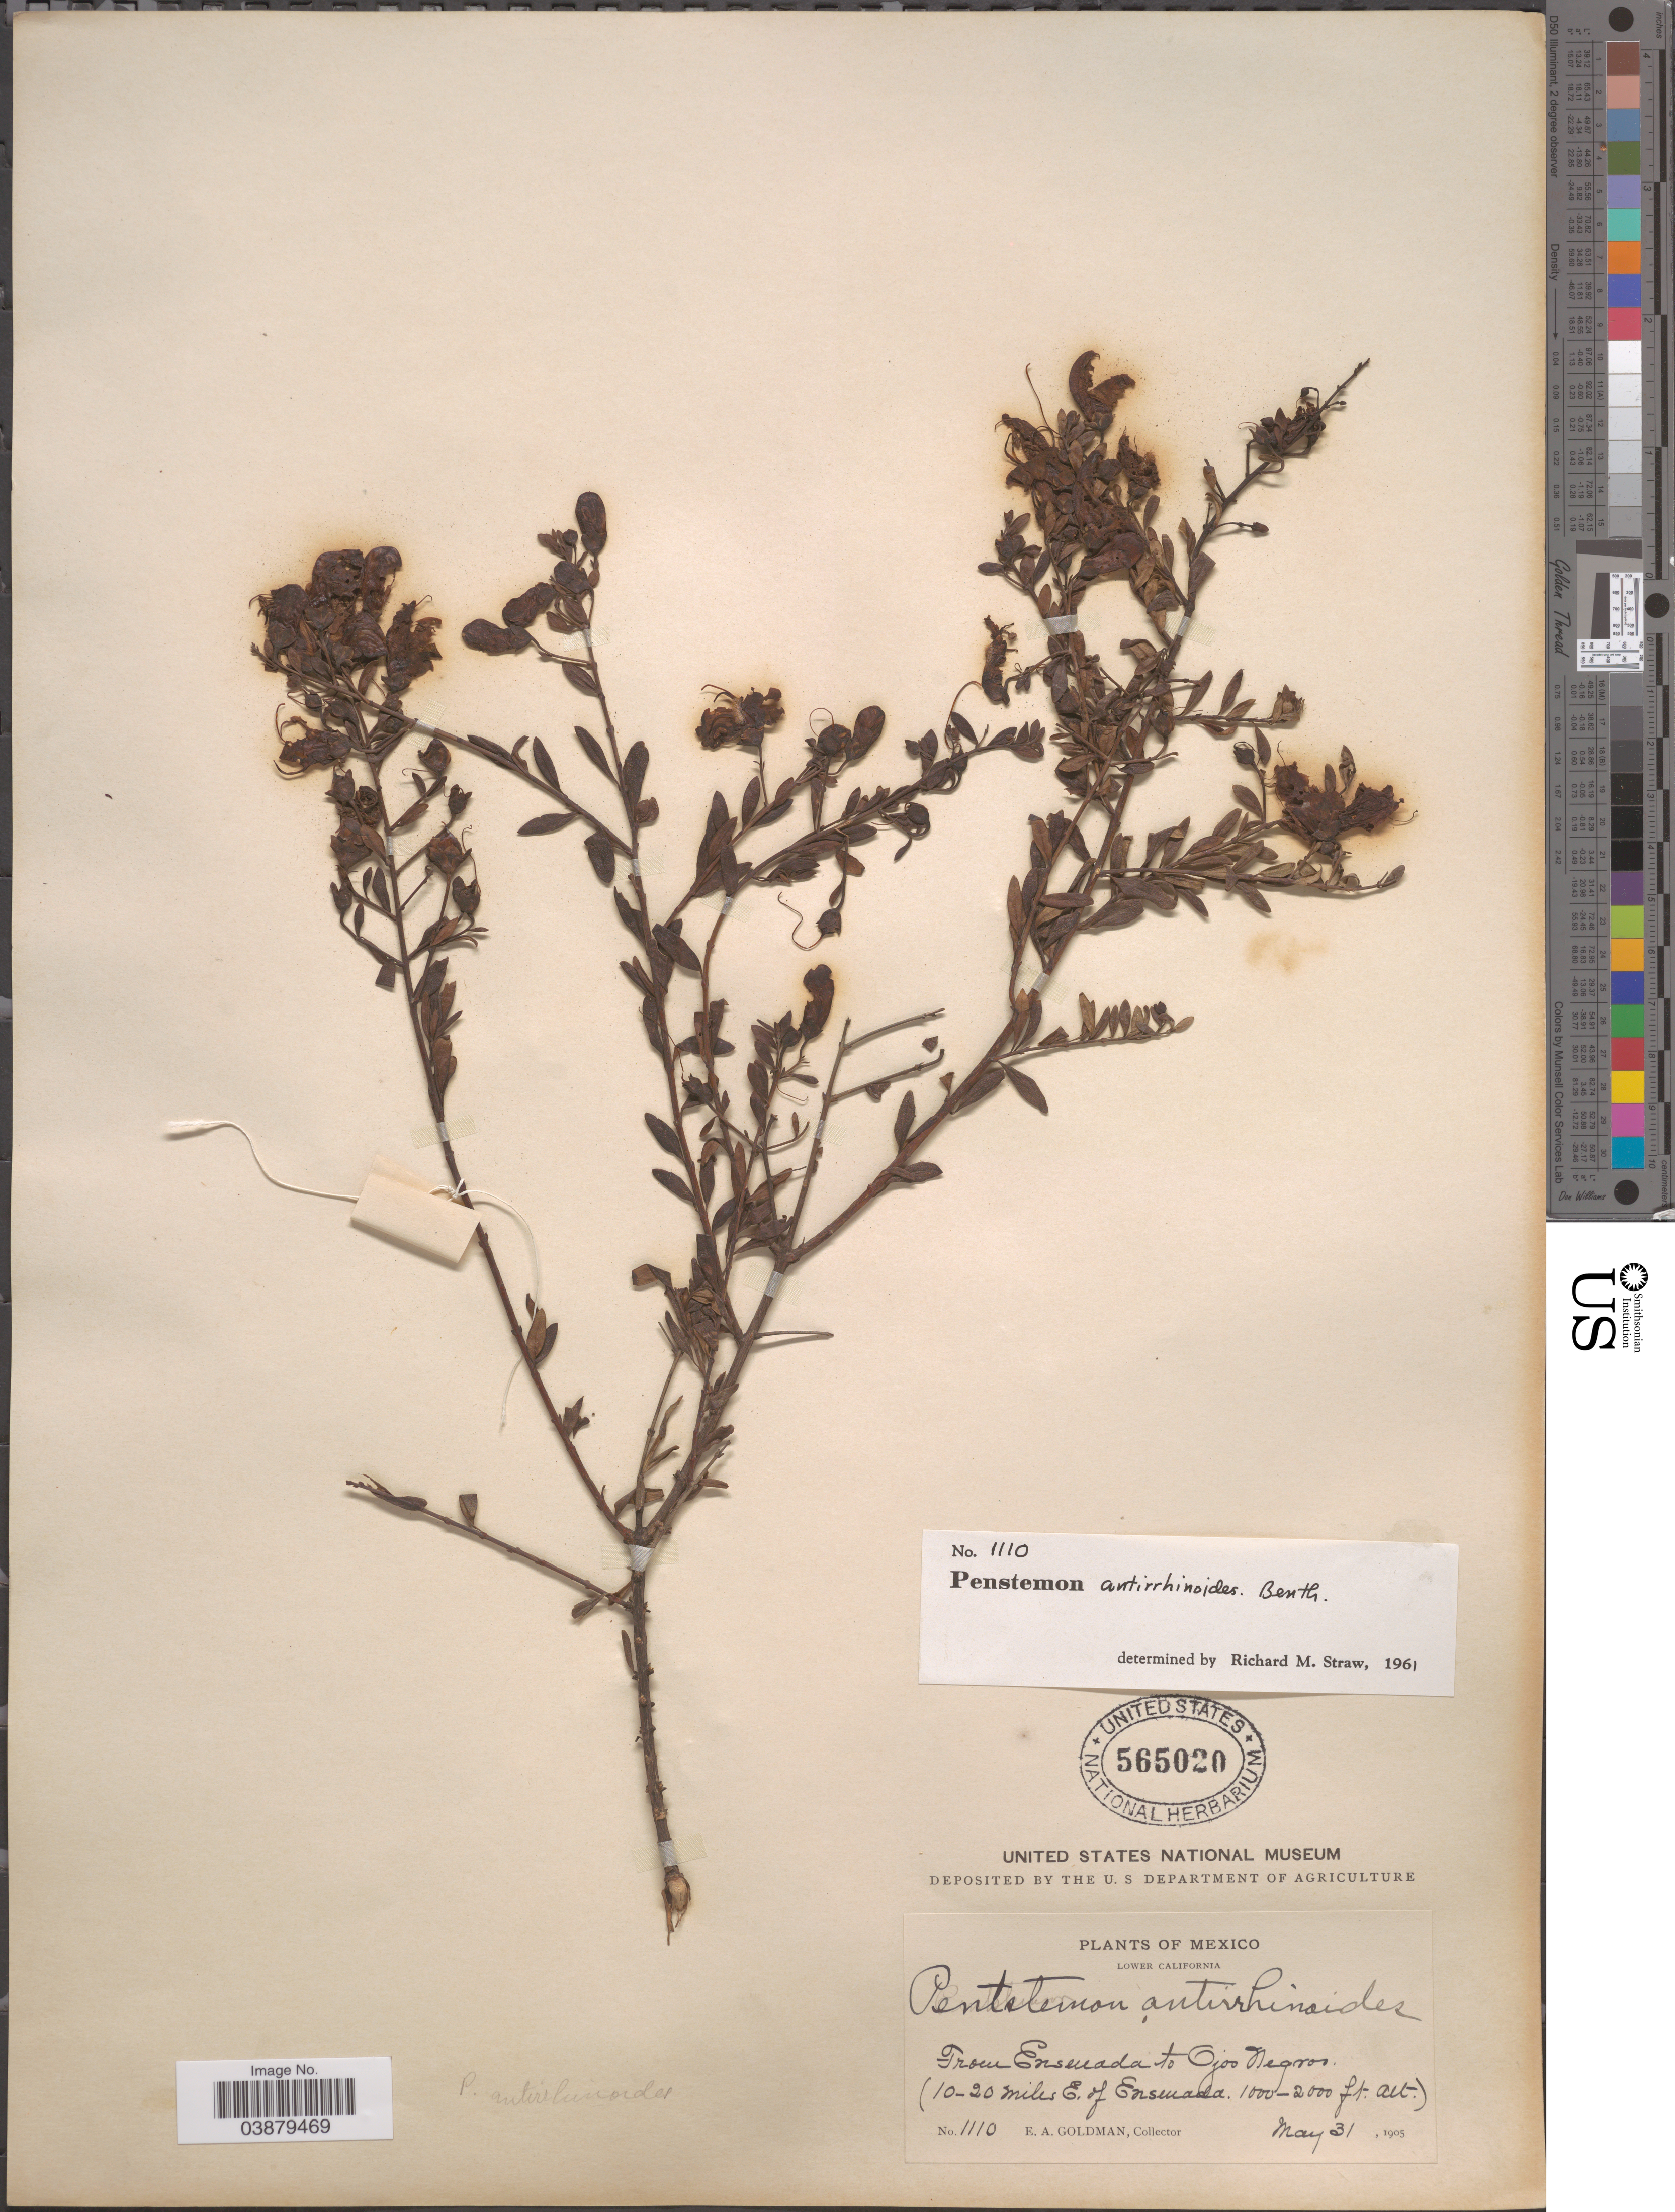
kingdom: Plantae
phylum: Tracheophyta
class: Magnoliopsida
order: Lamiales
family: Plantaginaceae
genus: Penstemon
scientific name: Penstemon antirrhinoides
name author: Benth.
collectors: E. A. Goldman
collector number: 1110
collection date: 1905-05-31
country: Mexico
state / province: Baja California Norte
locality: Lower California. From Ensenada to Ojoo Negros. (10-20 miles E. of Ensenada).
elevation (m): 305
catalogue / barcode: US 565020